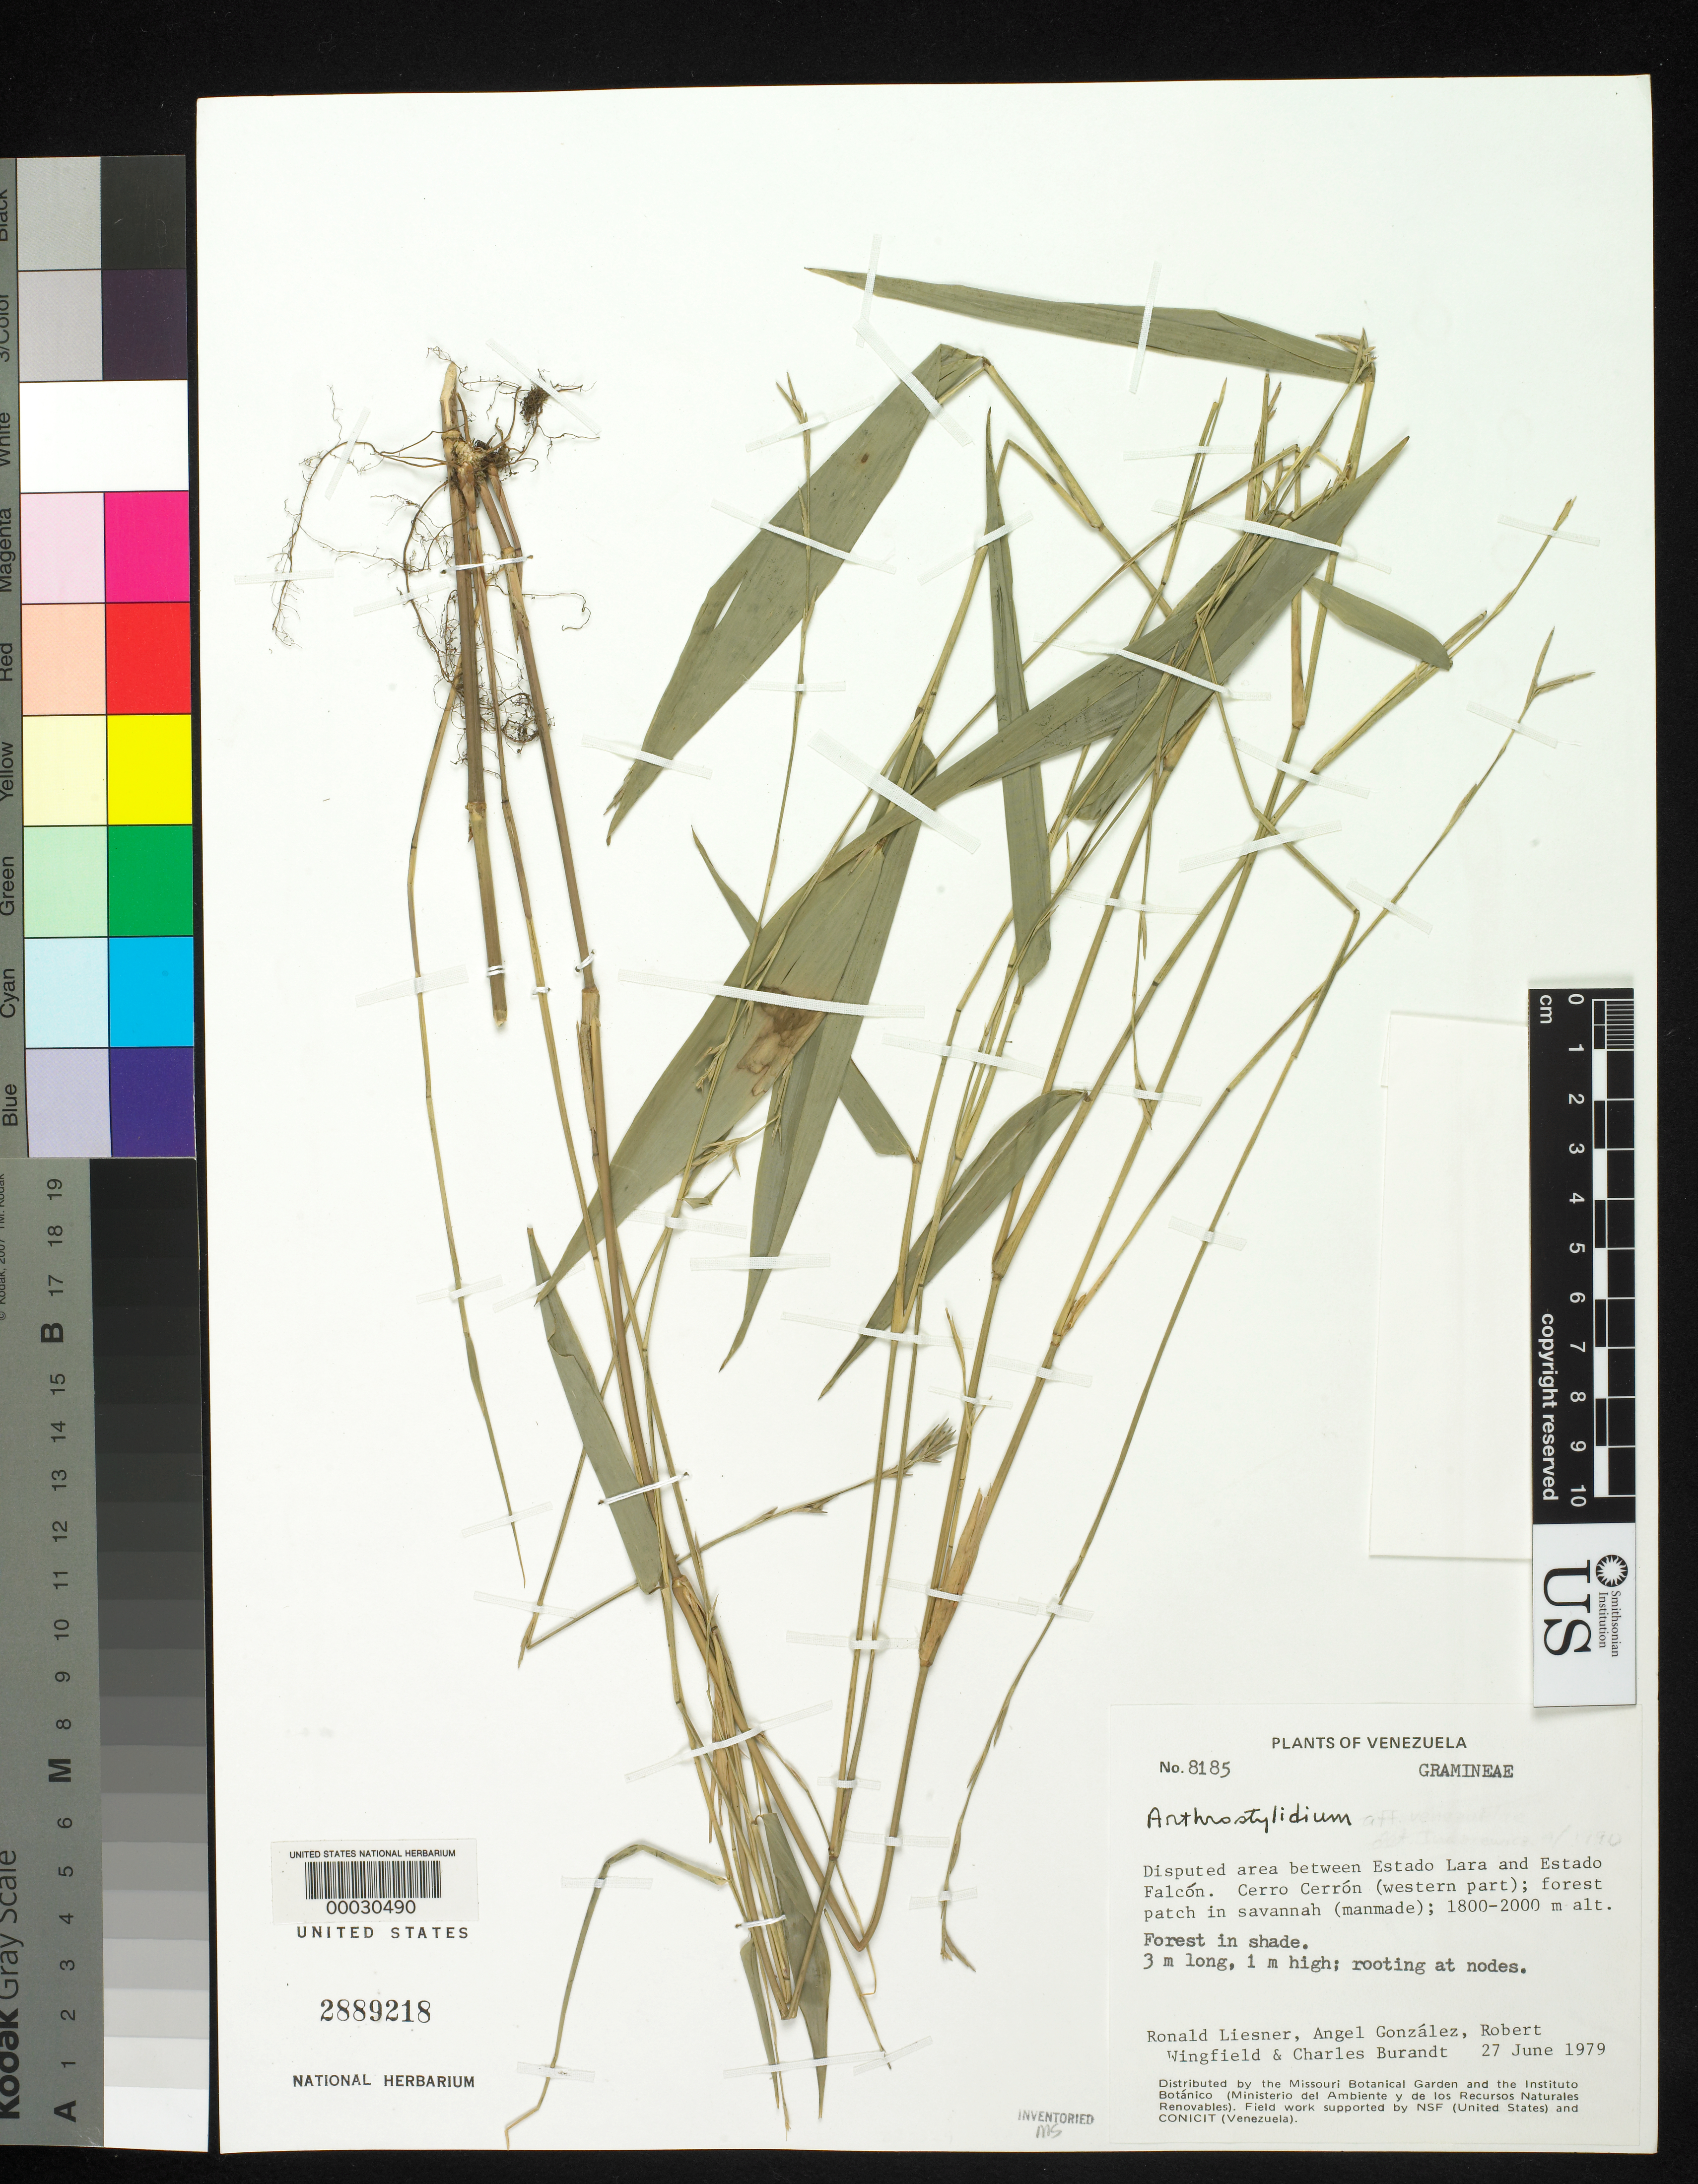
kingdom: Plantae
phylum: Tracheophyta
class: Liliopsida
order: Poales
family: Poaceae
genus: Arthrostylidium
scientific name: Arthrostylidium sp.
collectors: R. L. Liesner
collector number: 8185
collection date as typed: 27 Jun 1979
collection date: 1979-06-27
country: Venezuela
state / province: Falcon / Lara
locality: Estado Lara, estado Falcon, Cerro Cerron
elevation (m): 1800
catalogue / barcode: US 2889218